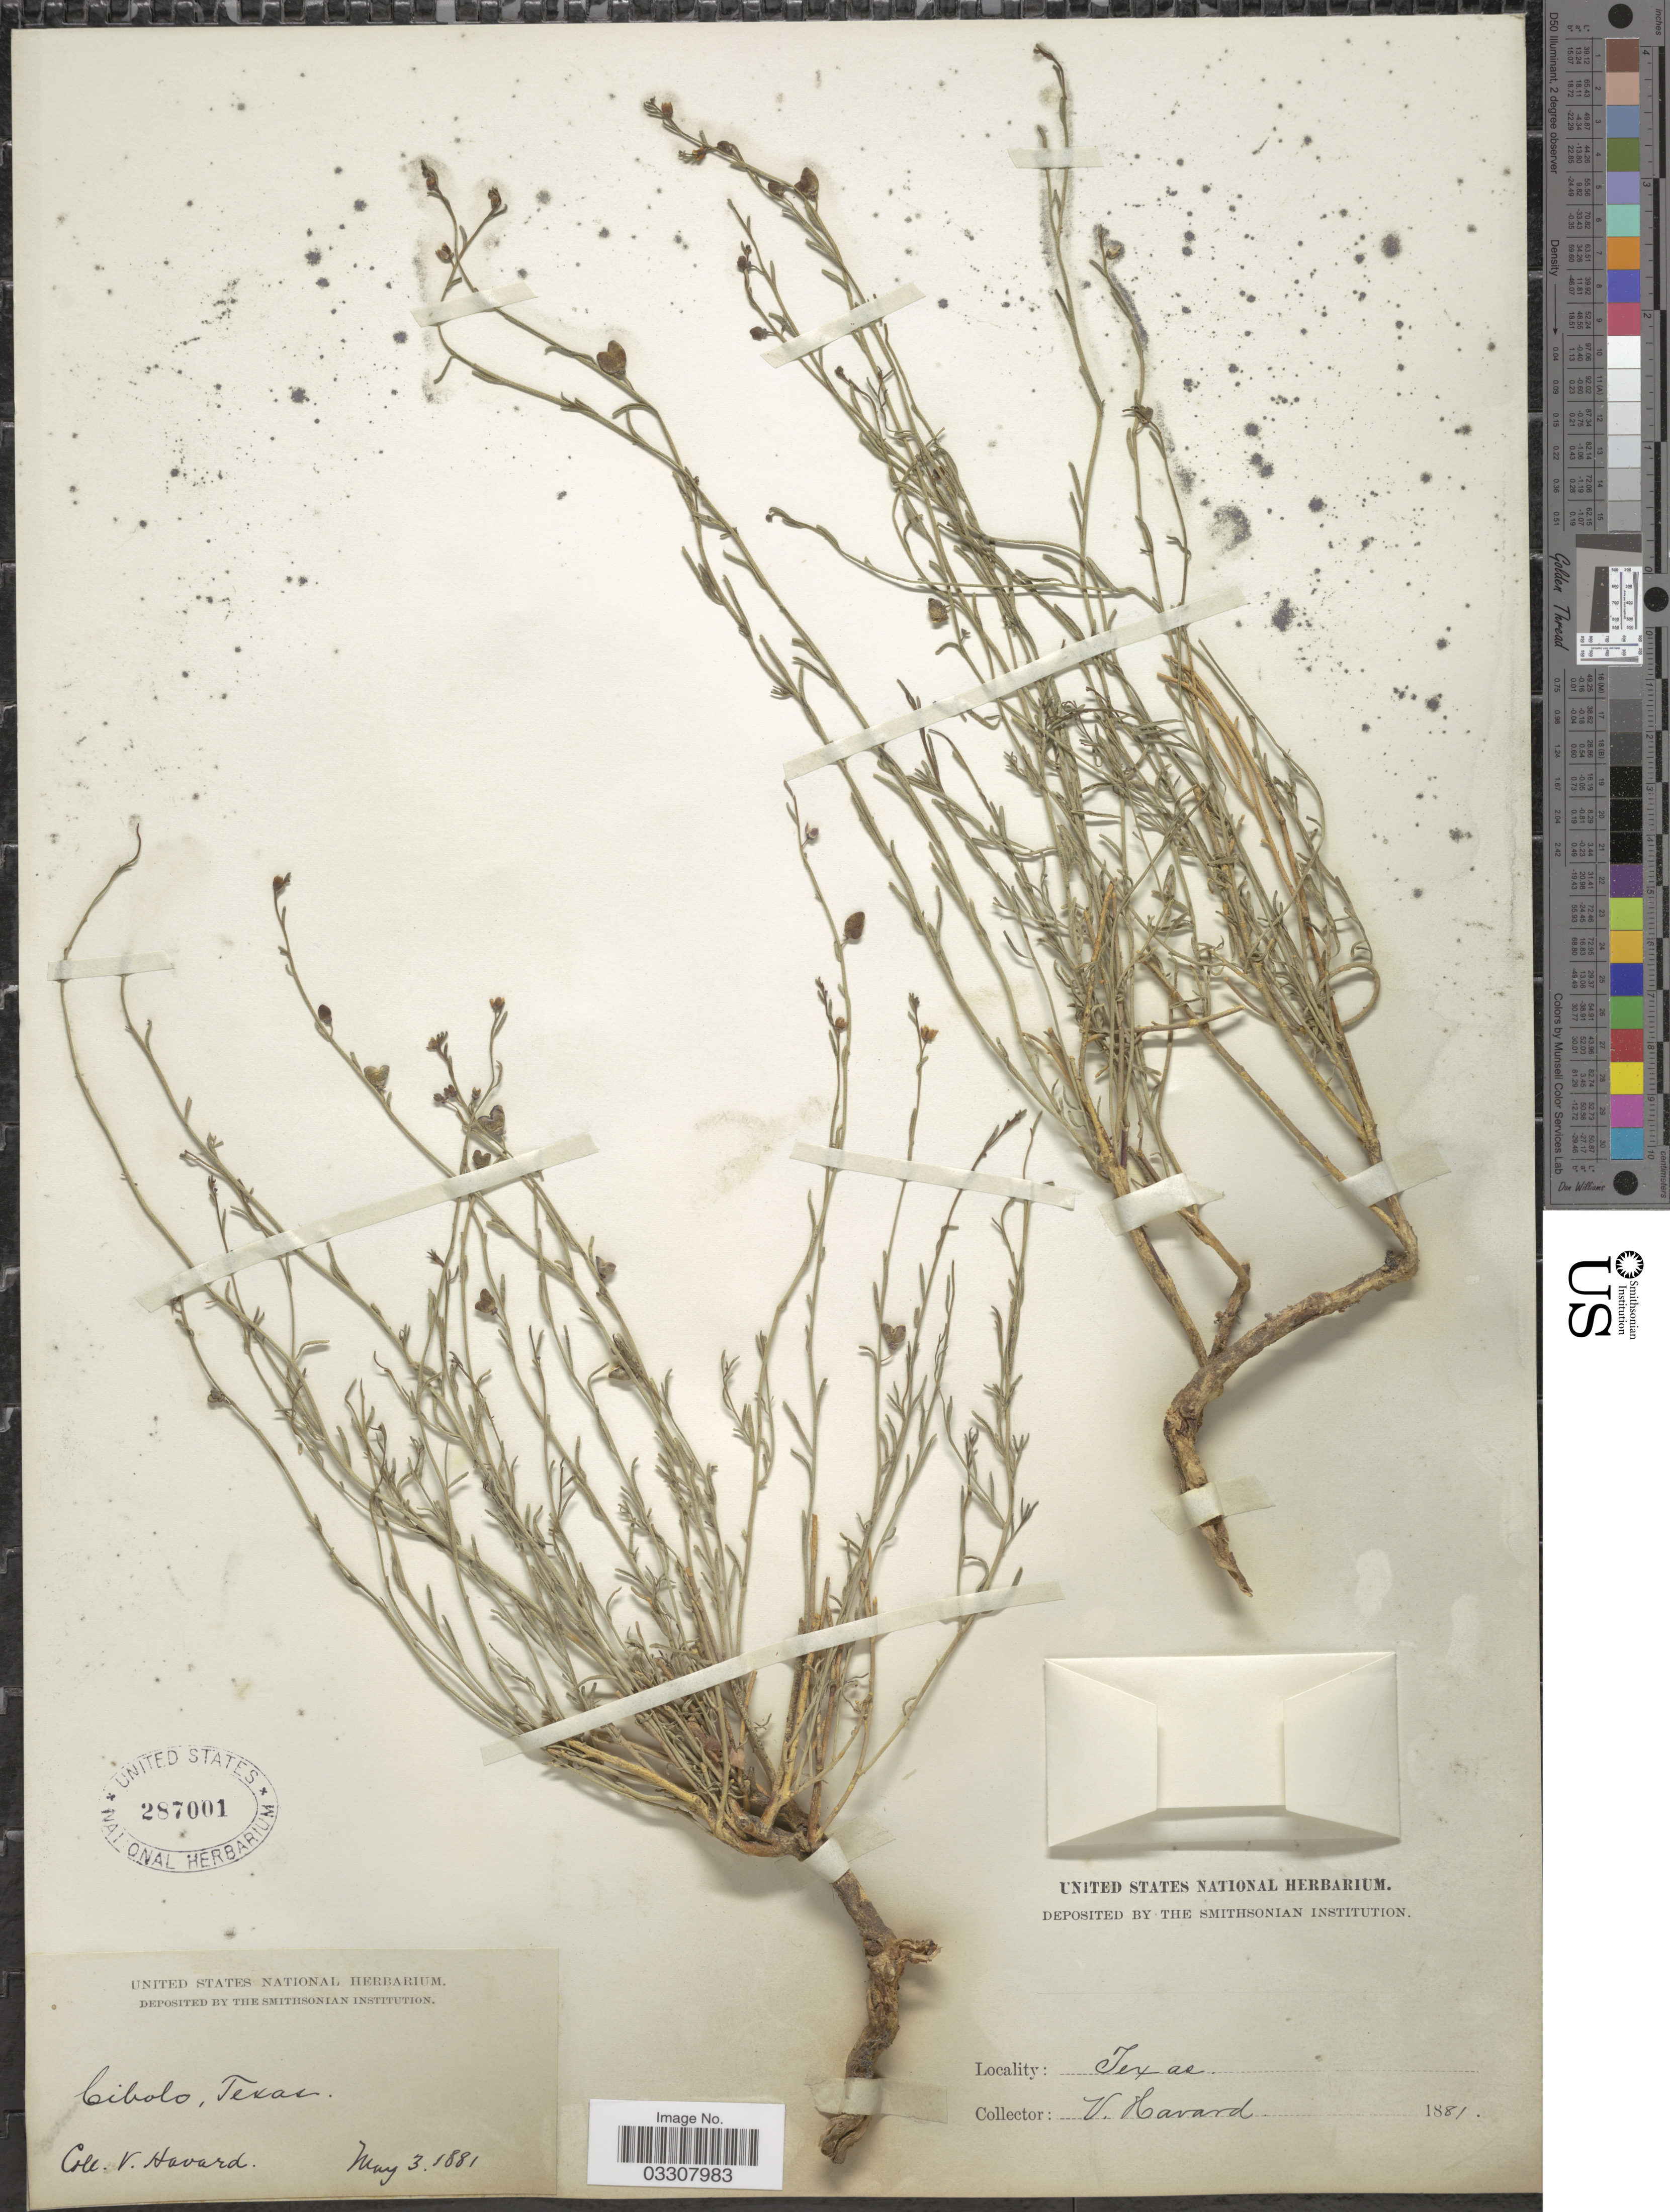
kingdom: Plantae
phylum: Tracheophyta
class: Magnoliopsida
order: Sapindales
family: Rutaceae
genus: Thamnosma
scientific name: Thamnosma texana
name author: (A. Gray) Torr.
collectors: V. Havard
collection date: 1881-05-03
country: United States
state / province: Texas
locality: Cibolo.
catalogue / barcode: US 287001